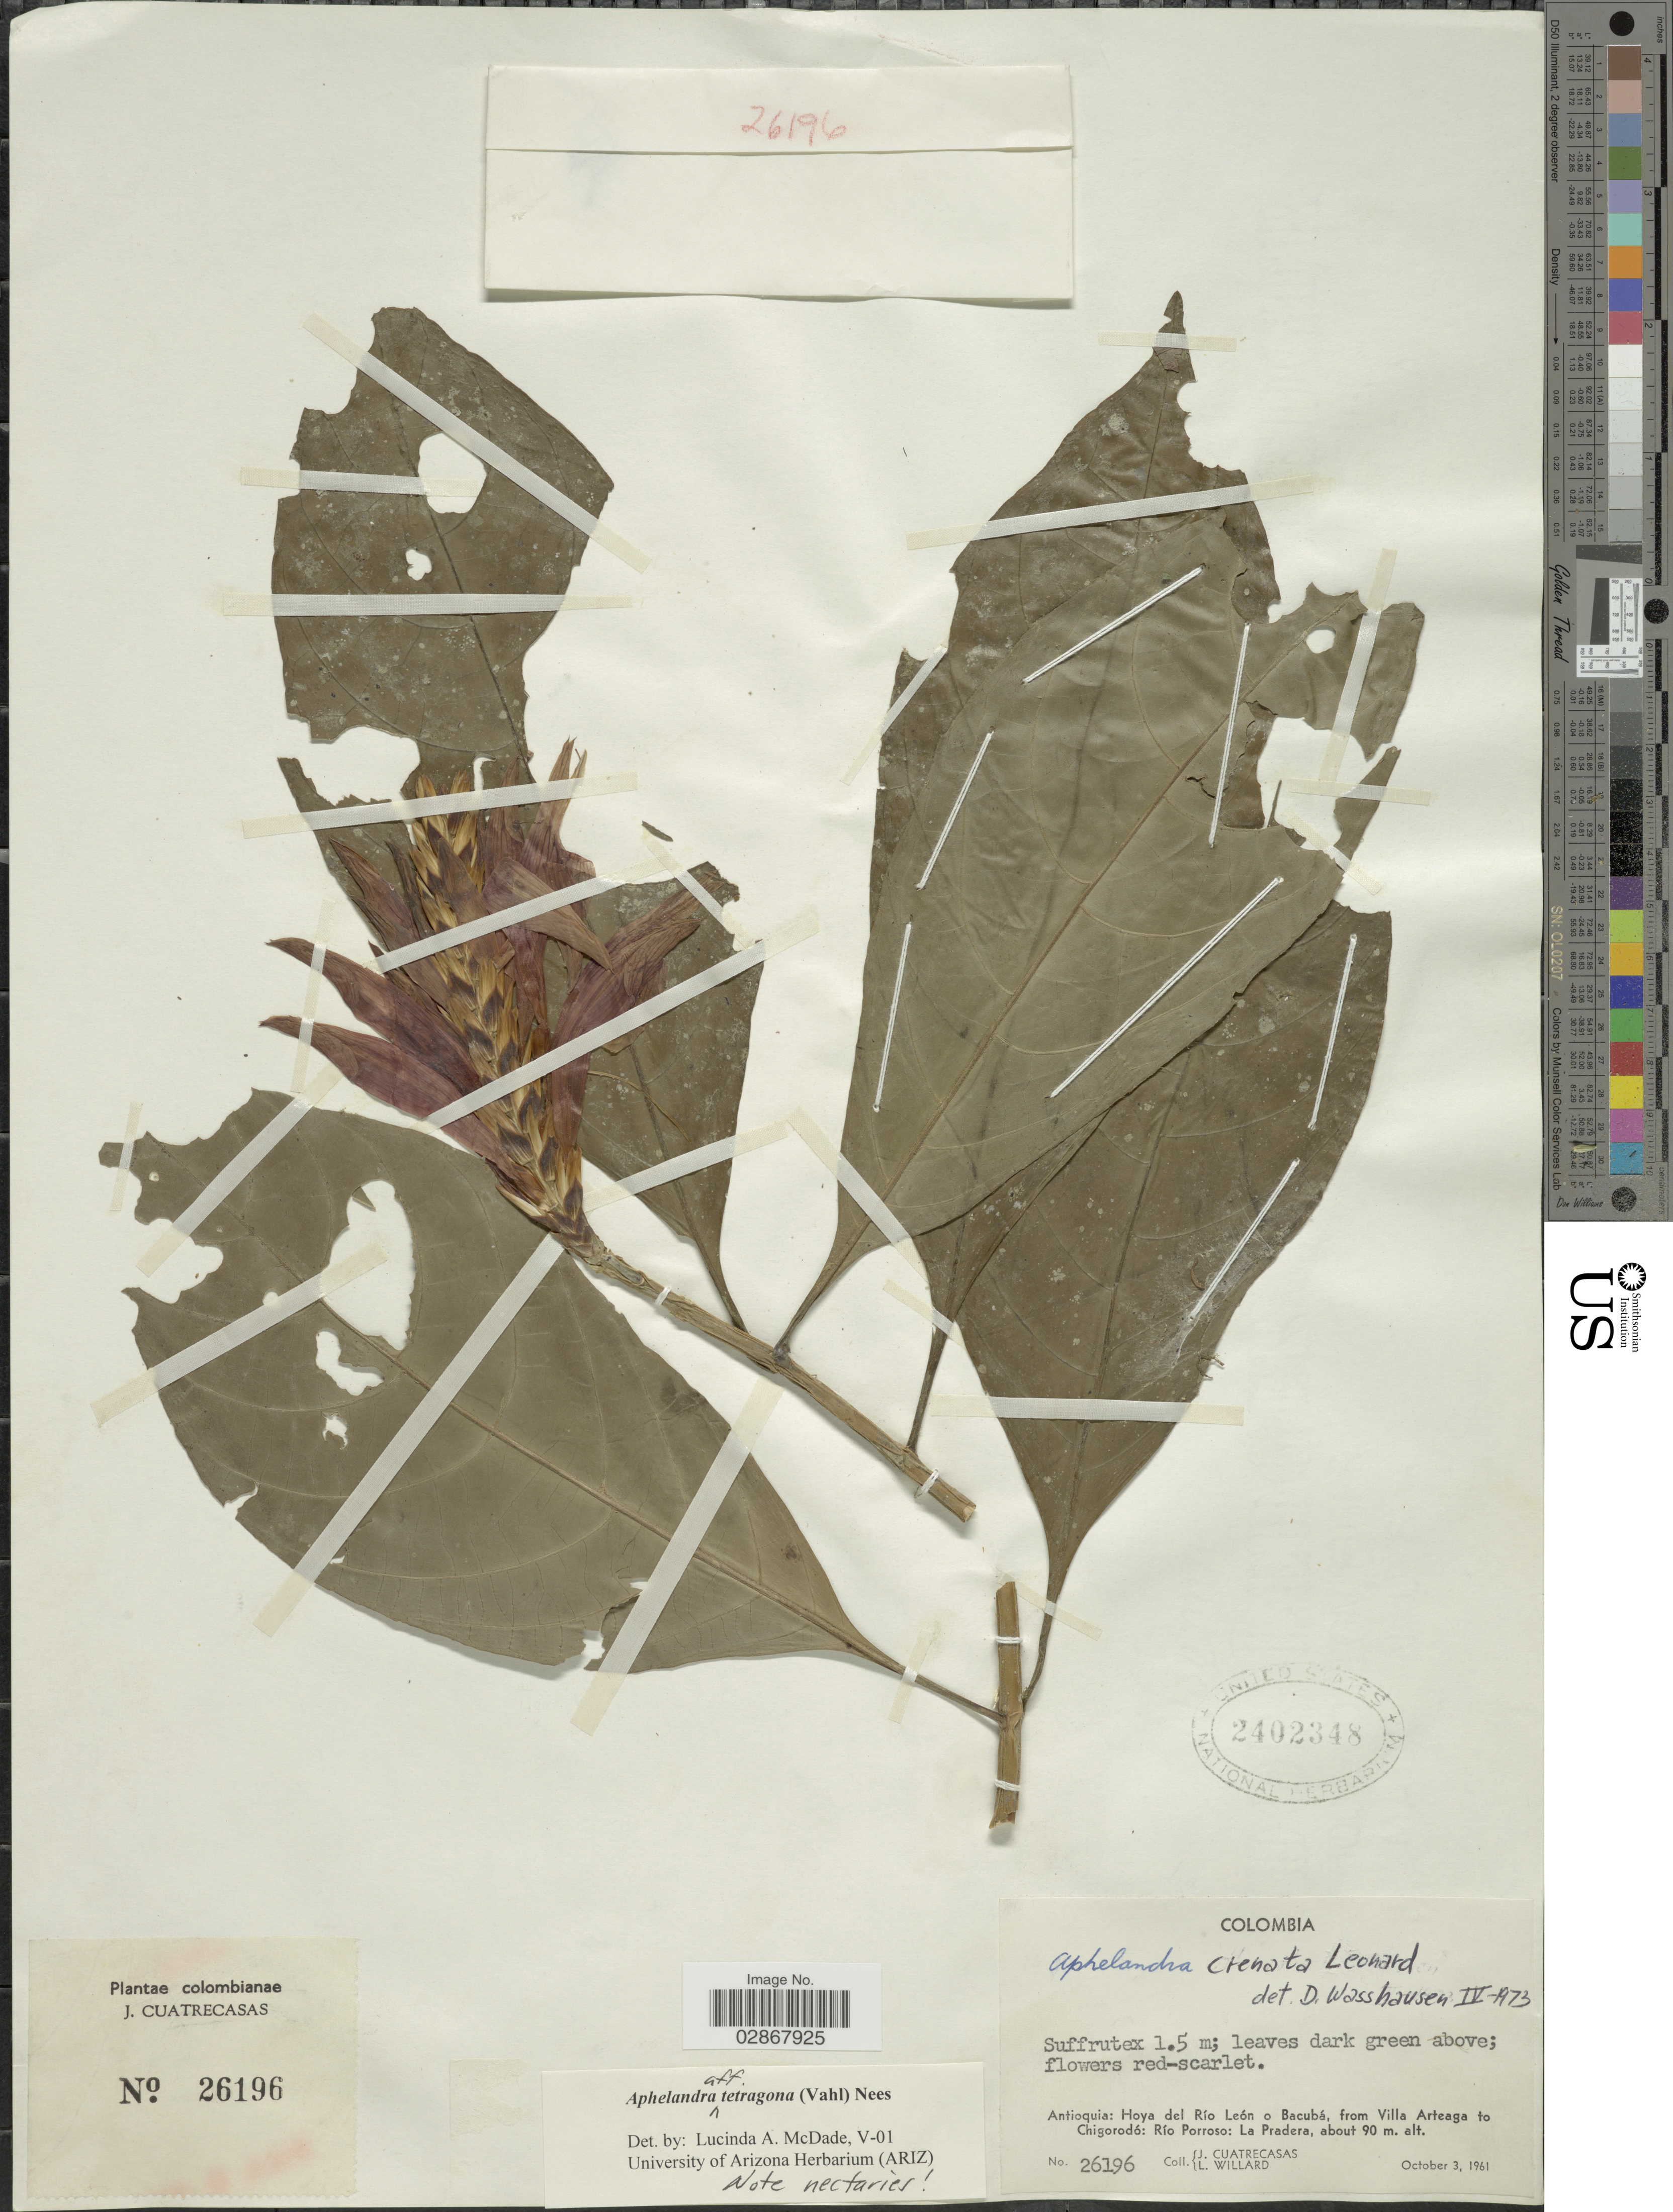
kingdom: Plantae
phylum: Tracheophyta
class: Magnoliopsida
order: Lamiales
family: Acanthaceae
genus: Aphelandra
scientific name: Aphelandra tetragona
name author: (Vahl) Nees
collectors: J. Cuatrecasas & L. Willard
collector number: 26196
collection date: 1961-10-03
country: Colombia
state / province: Antioquia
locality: Hoya del Río León o Bacubá, from Villa Arteaga to Chigorodó: Río Porroso: La Pradera.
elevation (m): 90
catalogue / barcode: US 2402348